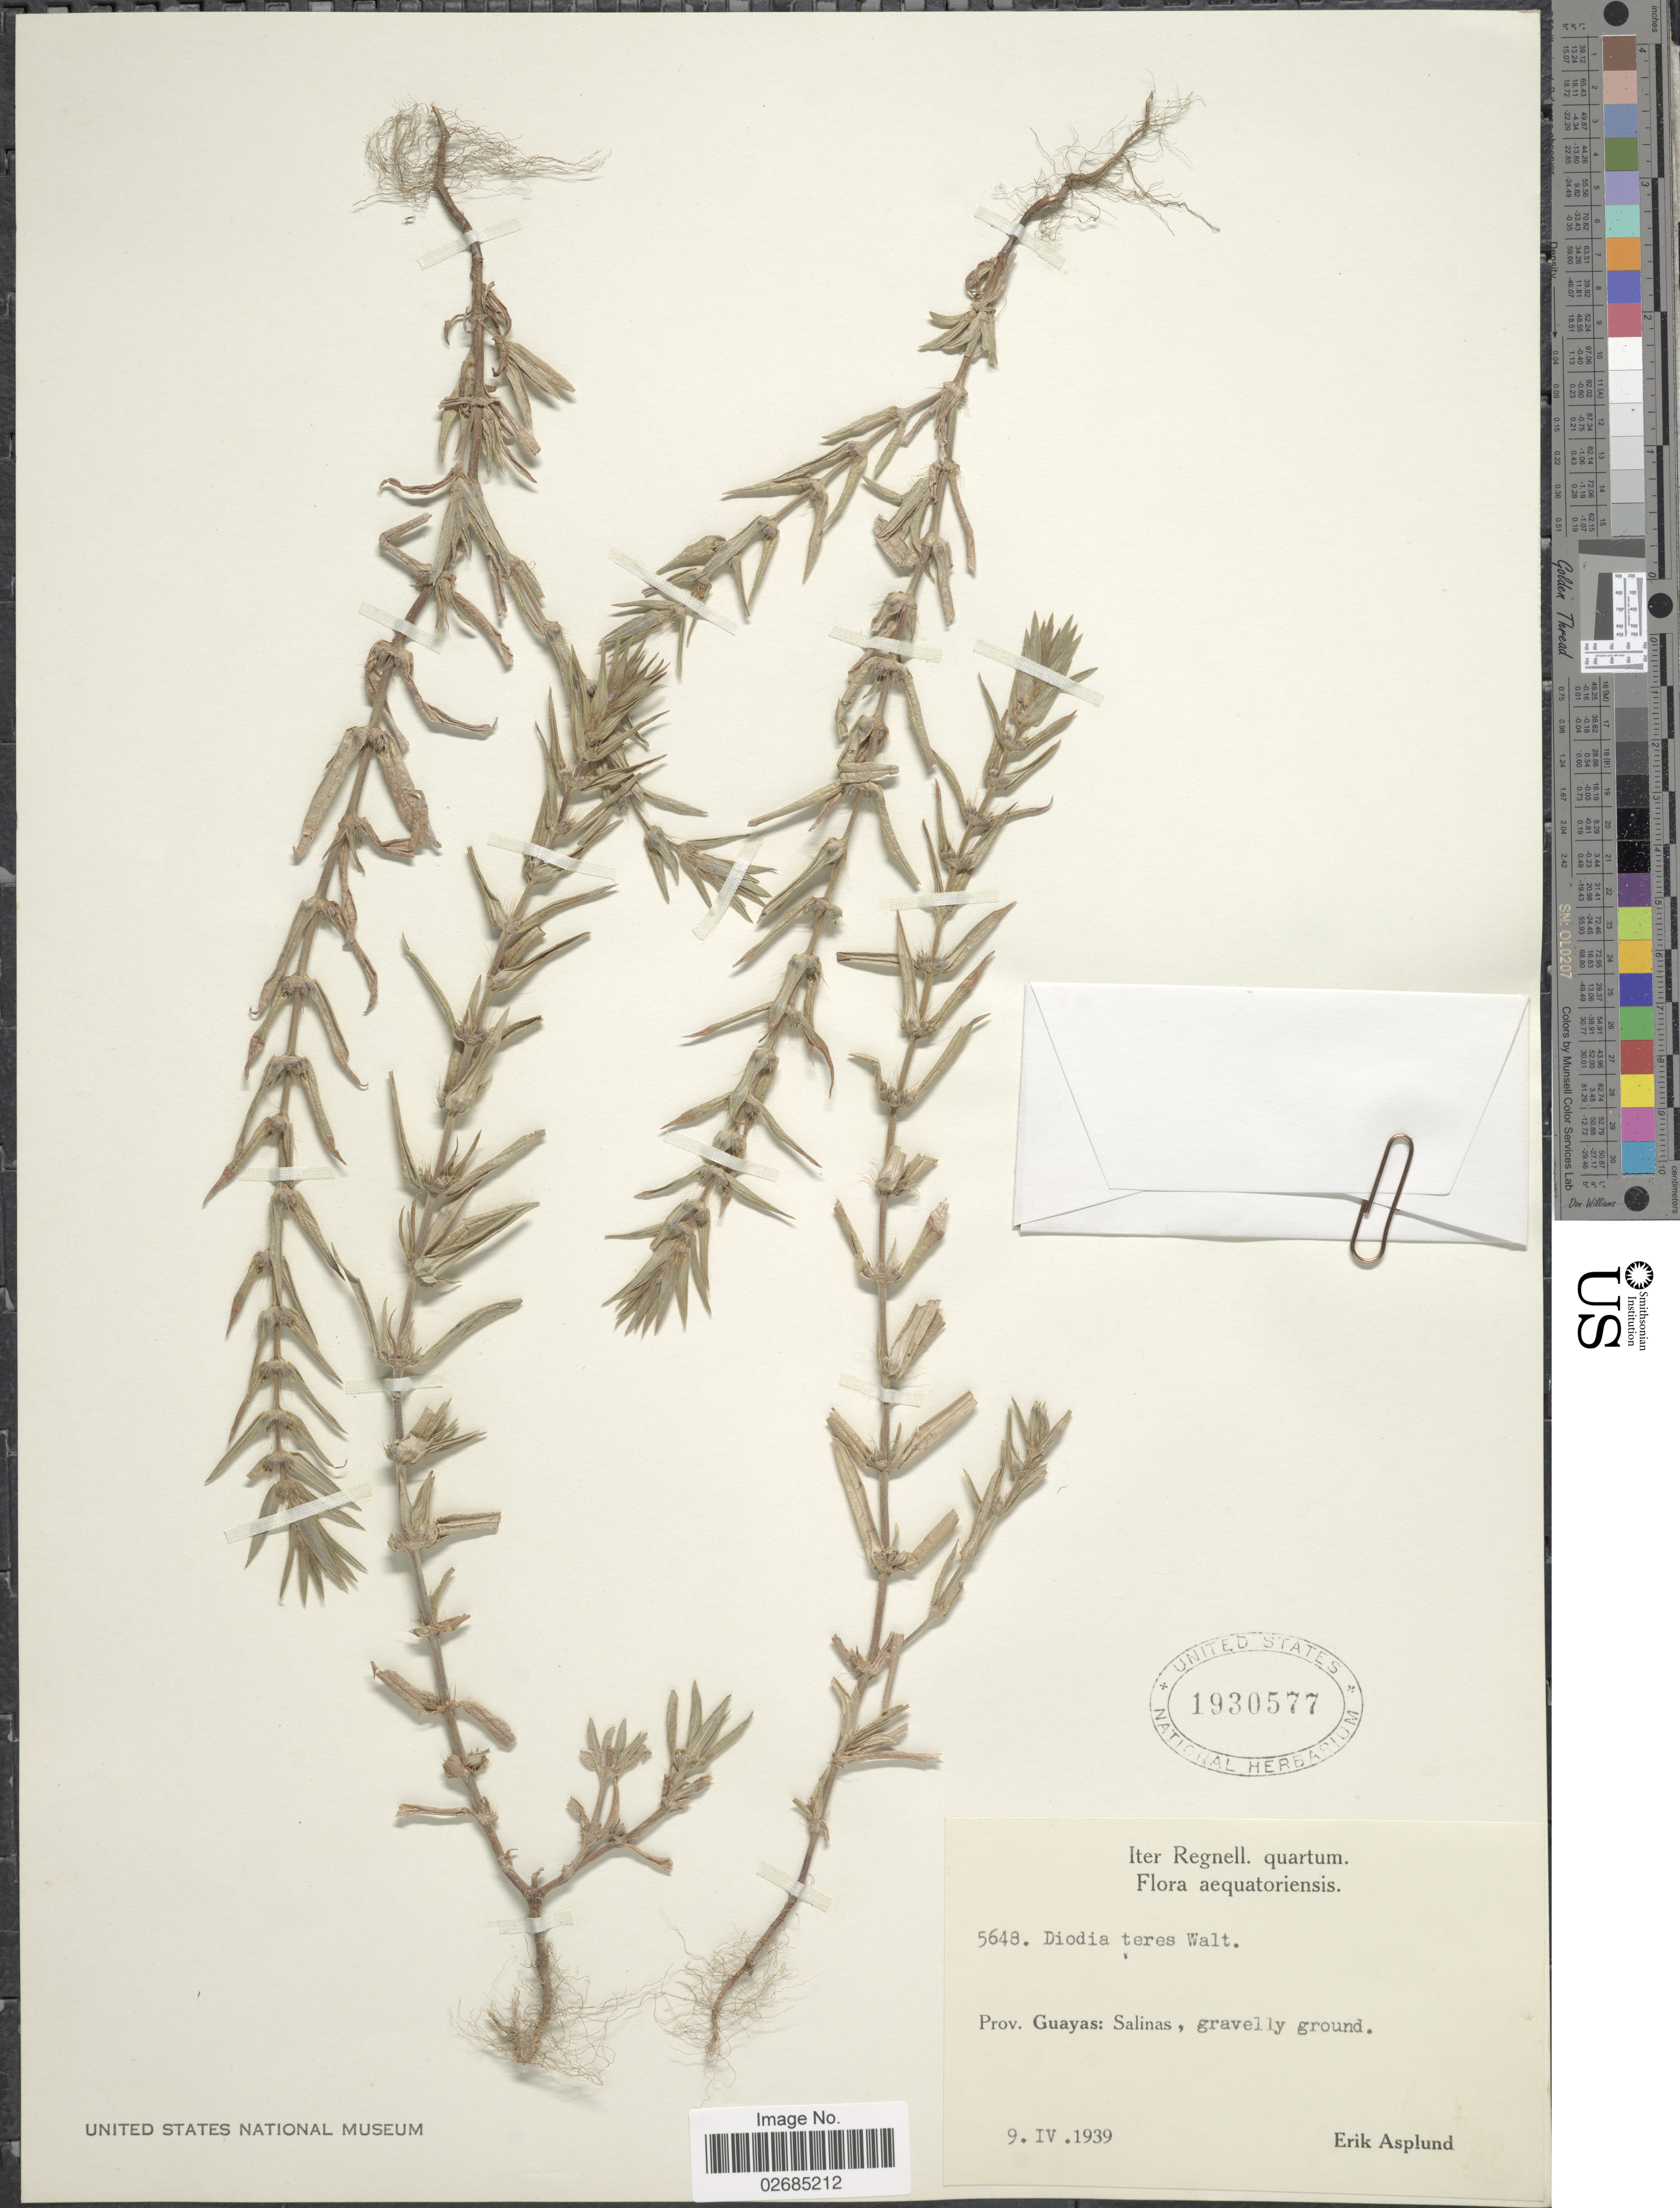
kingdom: Plantae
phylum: Tracheophyta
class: Magnoliopsida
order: Gentianales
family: Rubiaceae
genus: Hexasepalum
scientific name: Hexasepalum teres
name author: (Walter) J.H. Kirkbr.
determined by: Kirkbride, J. H.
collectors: E. Asplund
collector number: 5648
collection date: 1939-04-09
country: Ecuador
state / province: Guayas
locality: Aequatoriensis. Salinas, gravelly ground.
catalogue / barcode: US 1930577